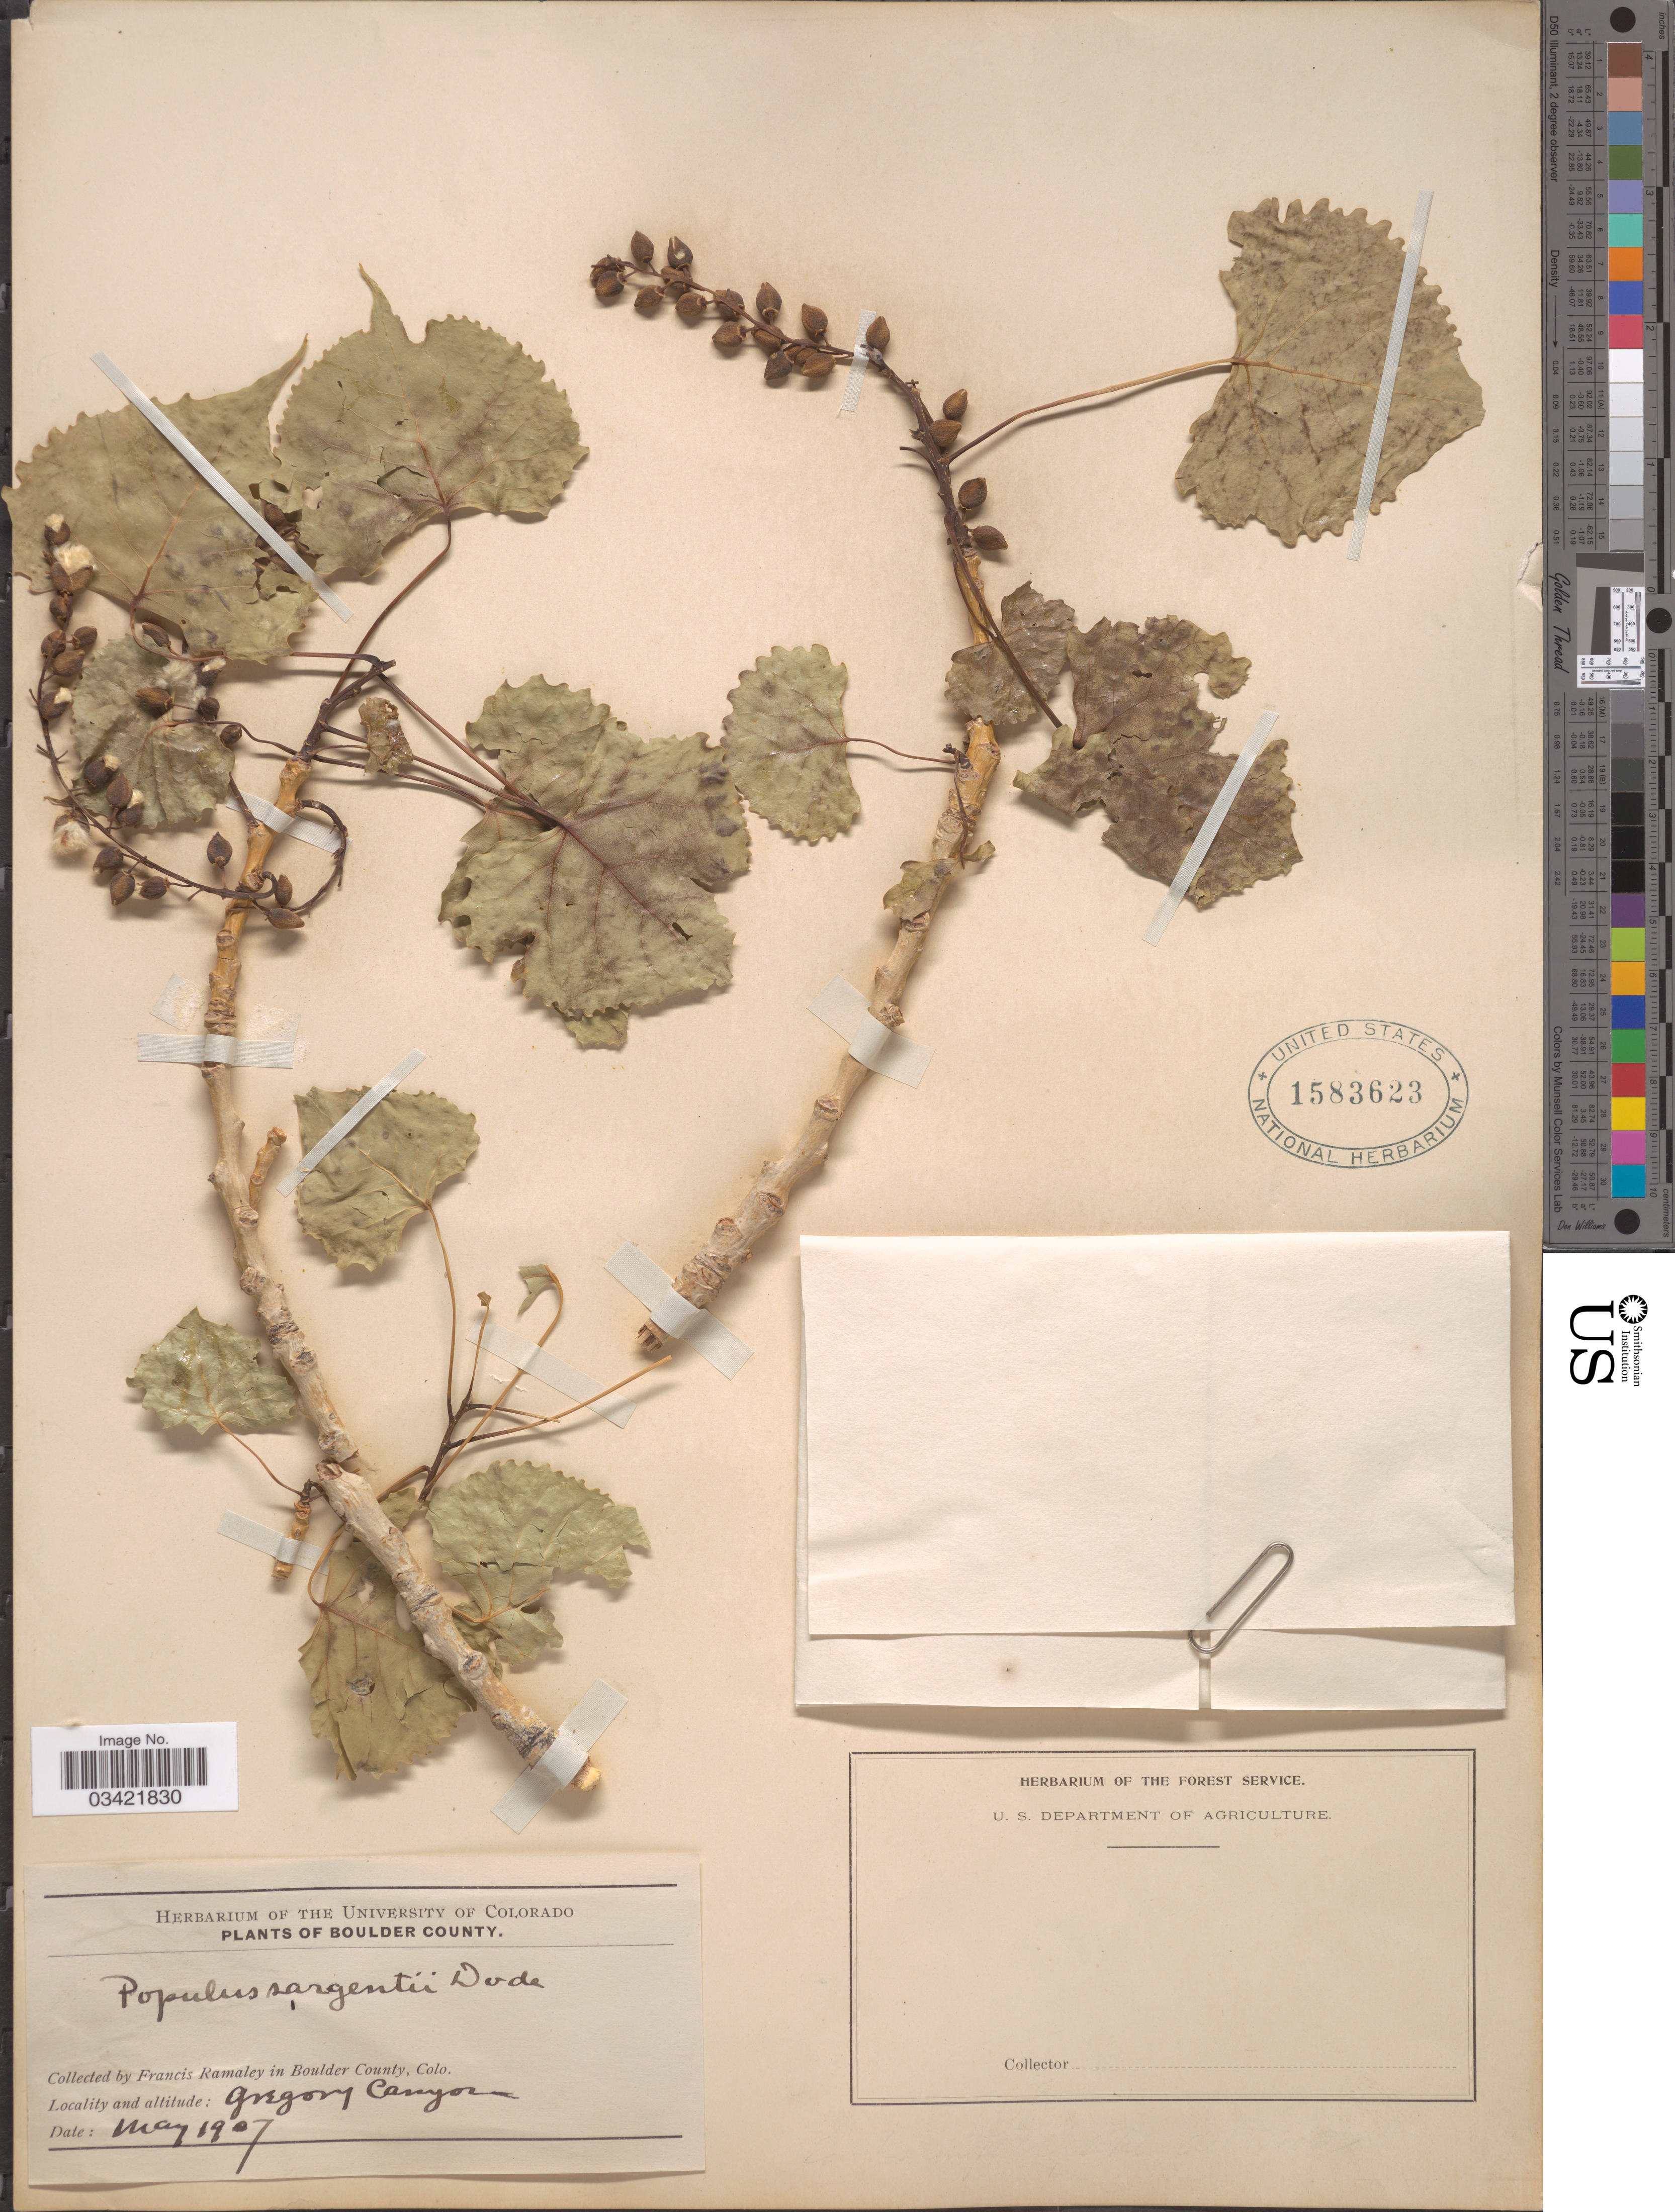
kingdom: Plantae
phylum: Tracheophyta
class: Magnoliopsida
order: Malpighiales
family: Salicaceae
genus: Populus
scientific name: Populus deltoides subsp. monilifera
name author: (Aiton) Eckenw.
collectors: F. Ramaley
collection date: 1907-05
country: United States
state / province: Colorado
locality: Boulder County. Gregory Canyon.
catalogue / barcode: US 1583623